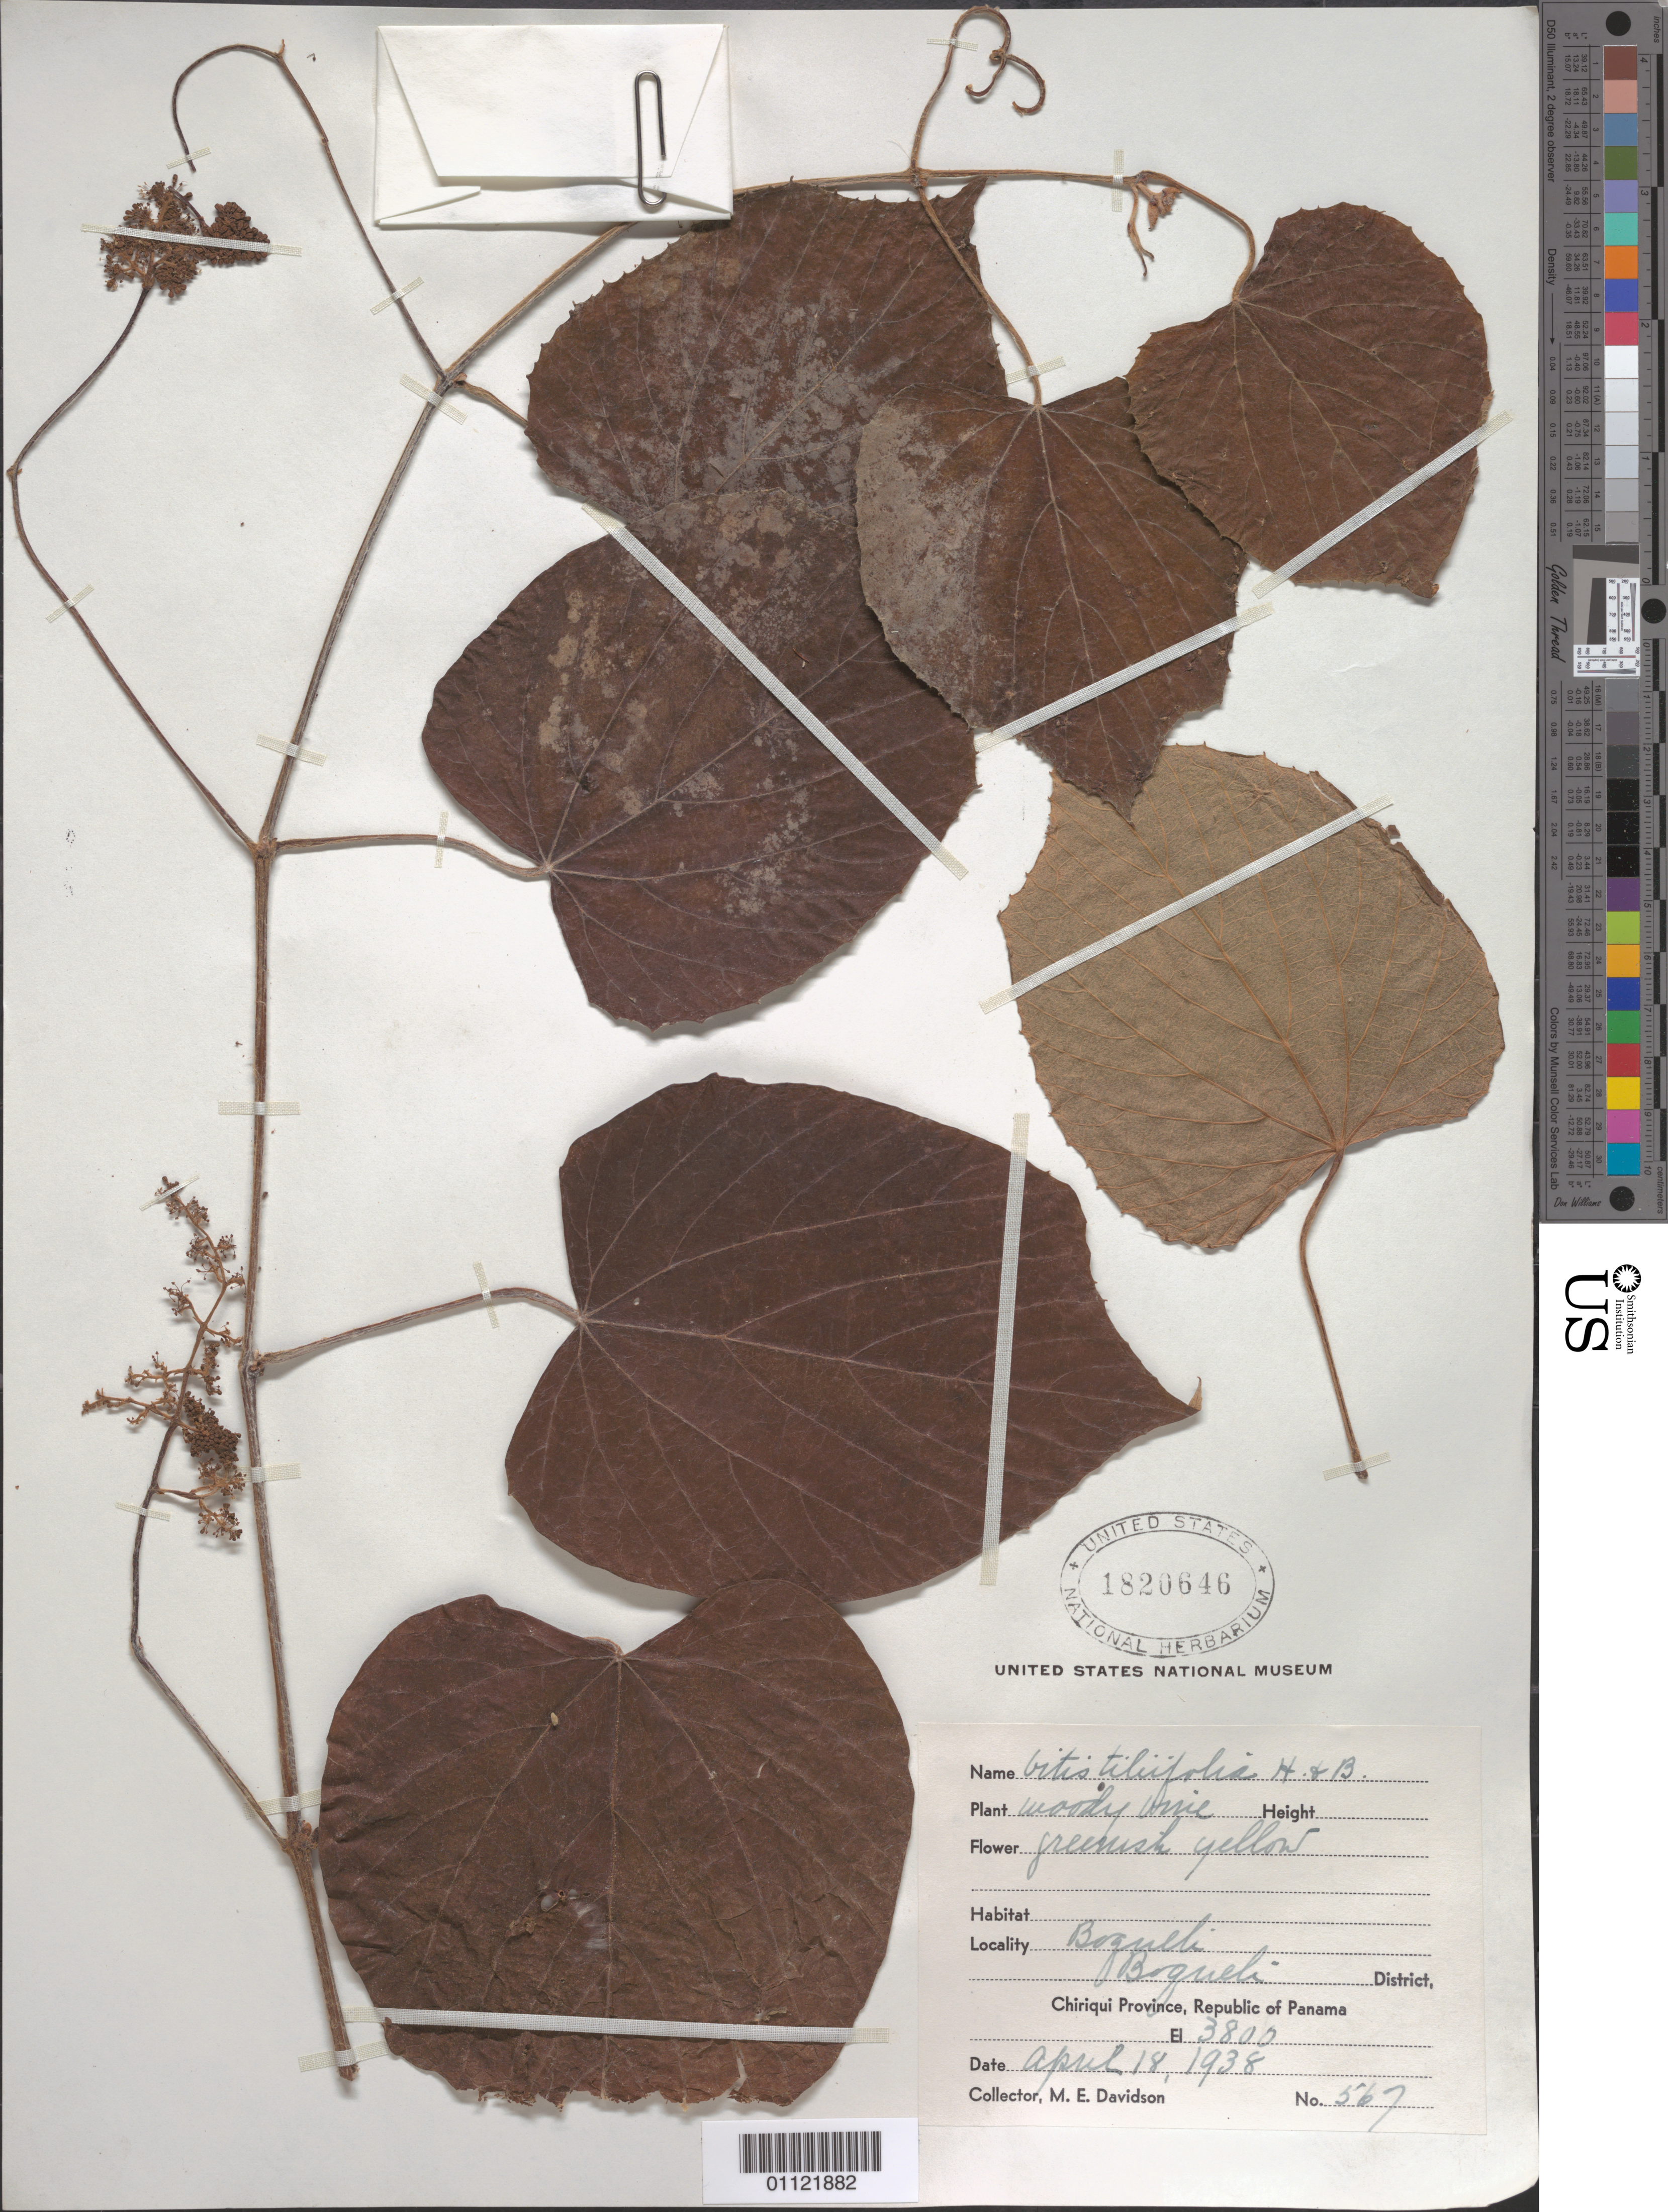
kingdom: Plantae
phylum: Tracheophyta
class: Magnoliopsida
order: Vitales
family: Vitaceae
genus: Vitis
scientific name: Vitis tiliifolia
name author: Humb. & Bonpl. ex Schult.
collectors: M. Davidson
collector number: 567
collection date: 1938-04-18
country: Panama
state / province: Chiriqui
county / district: Boquete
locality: Bogueli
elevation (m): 1158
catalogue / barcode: US 1820646